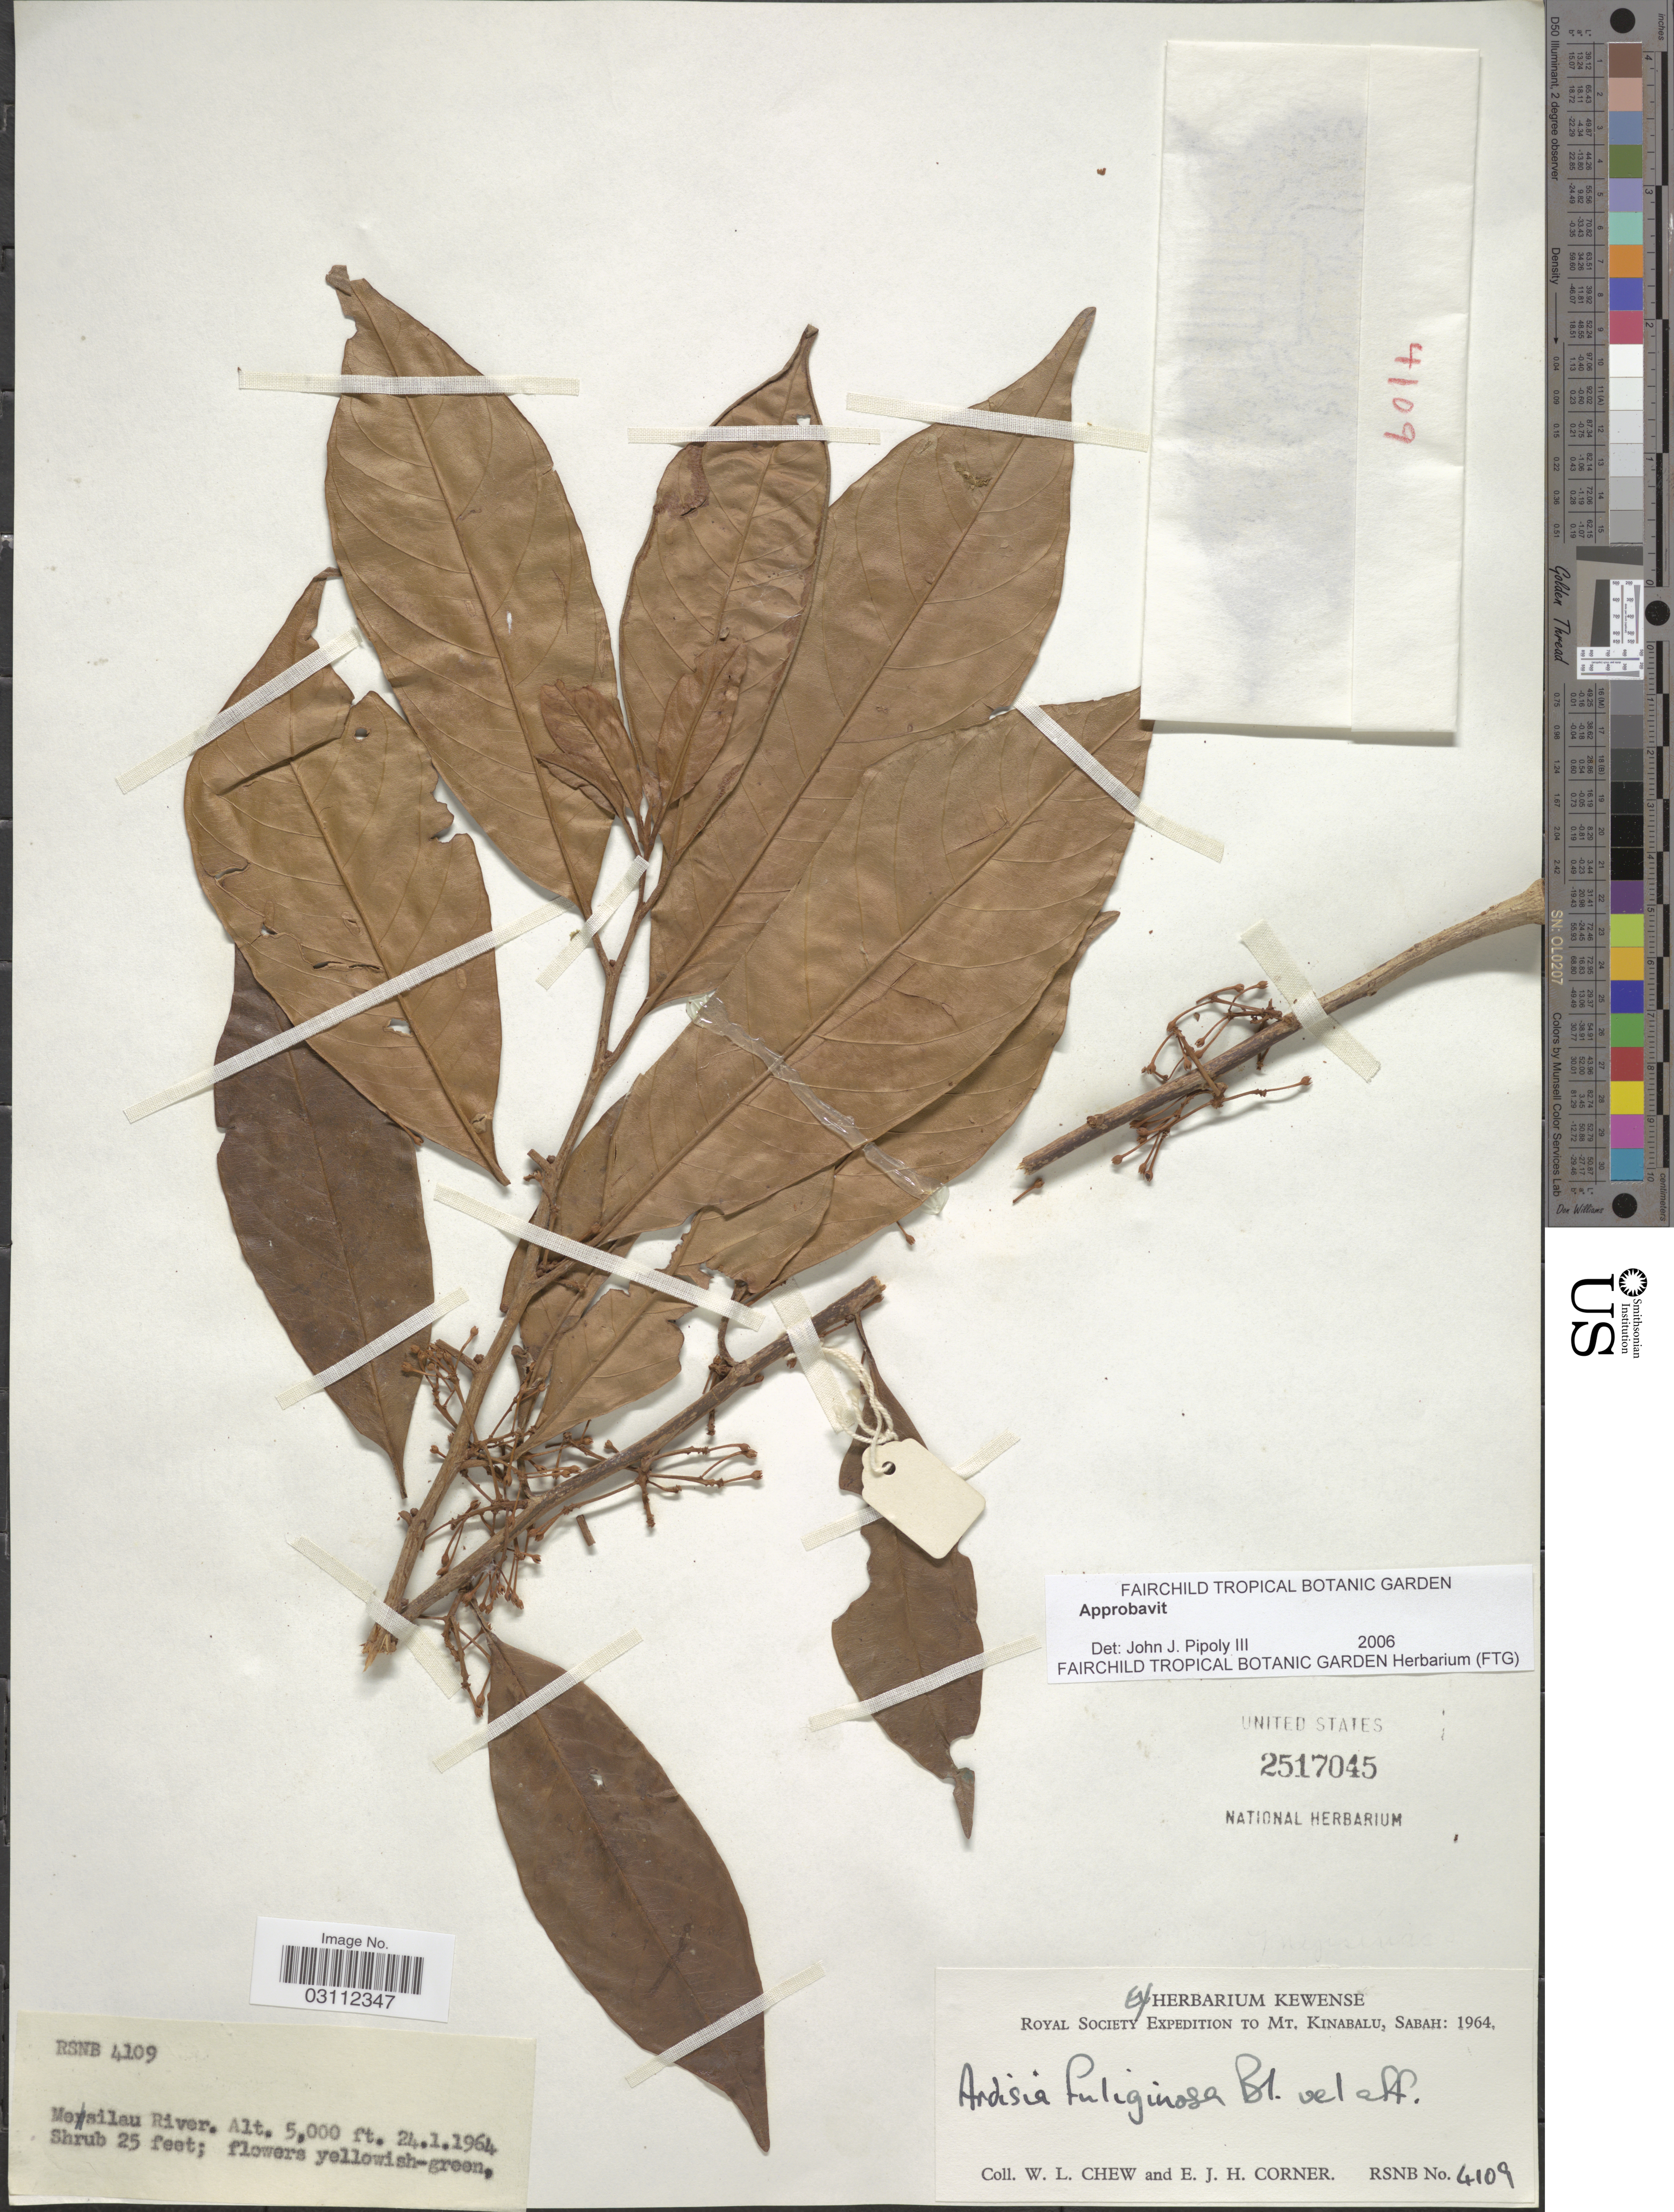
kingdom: Plantae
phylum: Tracheophyta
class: Magnoliopsida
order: Ericales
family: Primulaceae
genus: Ardisia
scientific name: Ardisia fuliginosa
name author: Blume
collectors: W. Chew & E. Corner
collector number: RSNB4109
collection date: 1964-01-24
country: Malaysia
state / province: Sabah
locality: Mt. Kinabalu. Mesilau River.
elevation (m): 1524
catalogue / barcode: US 2517045